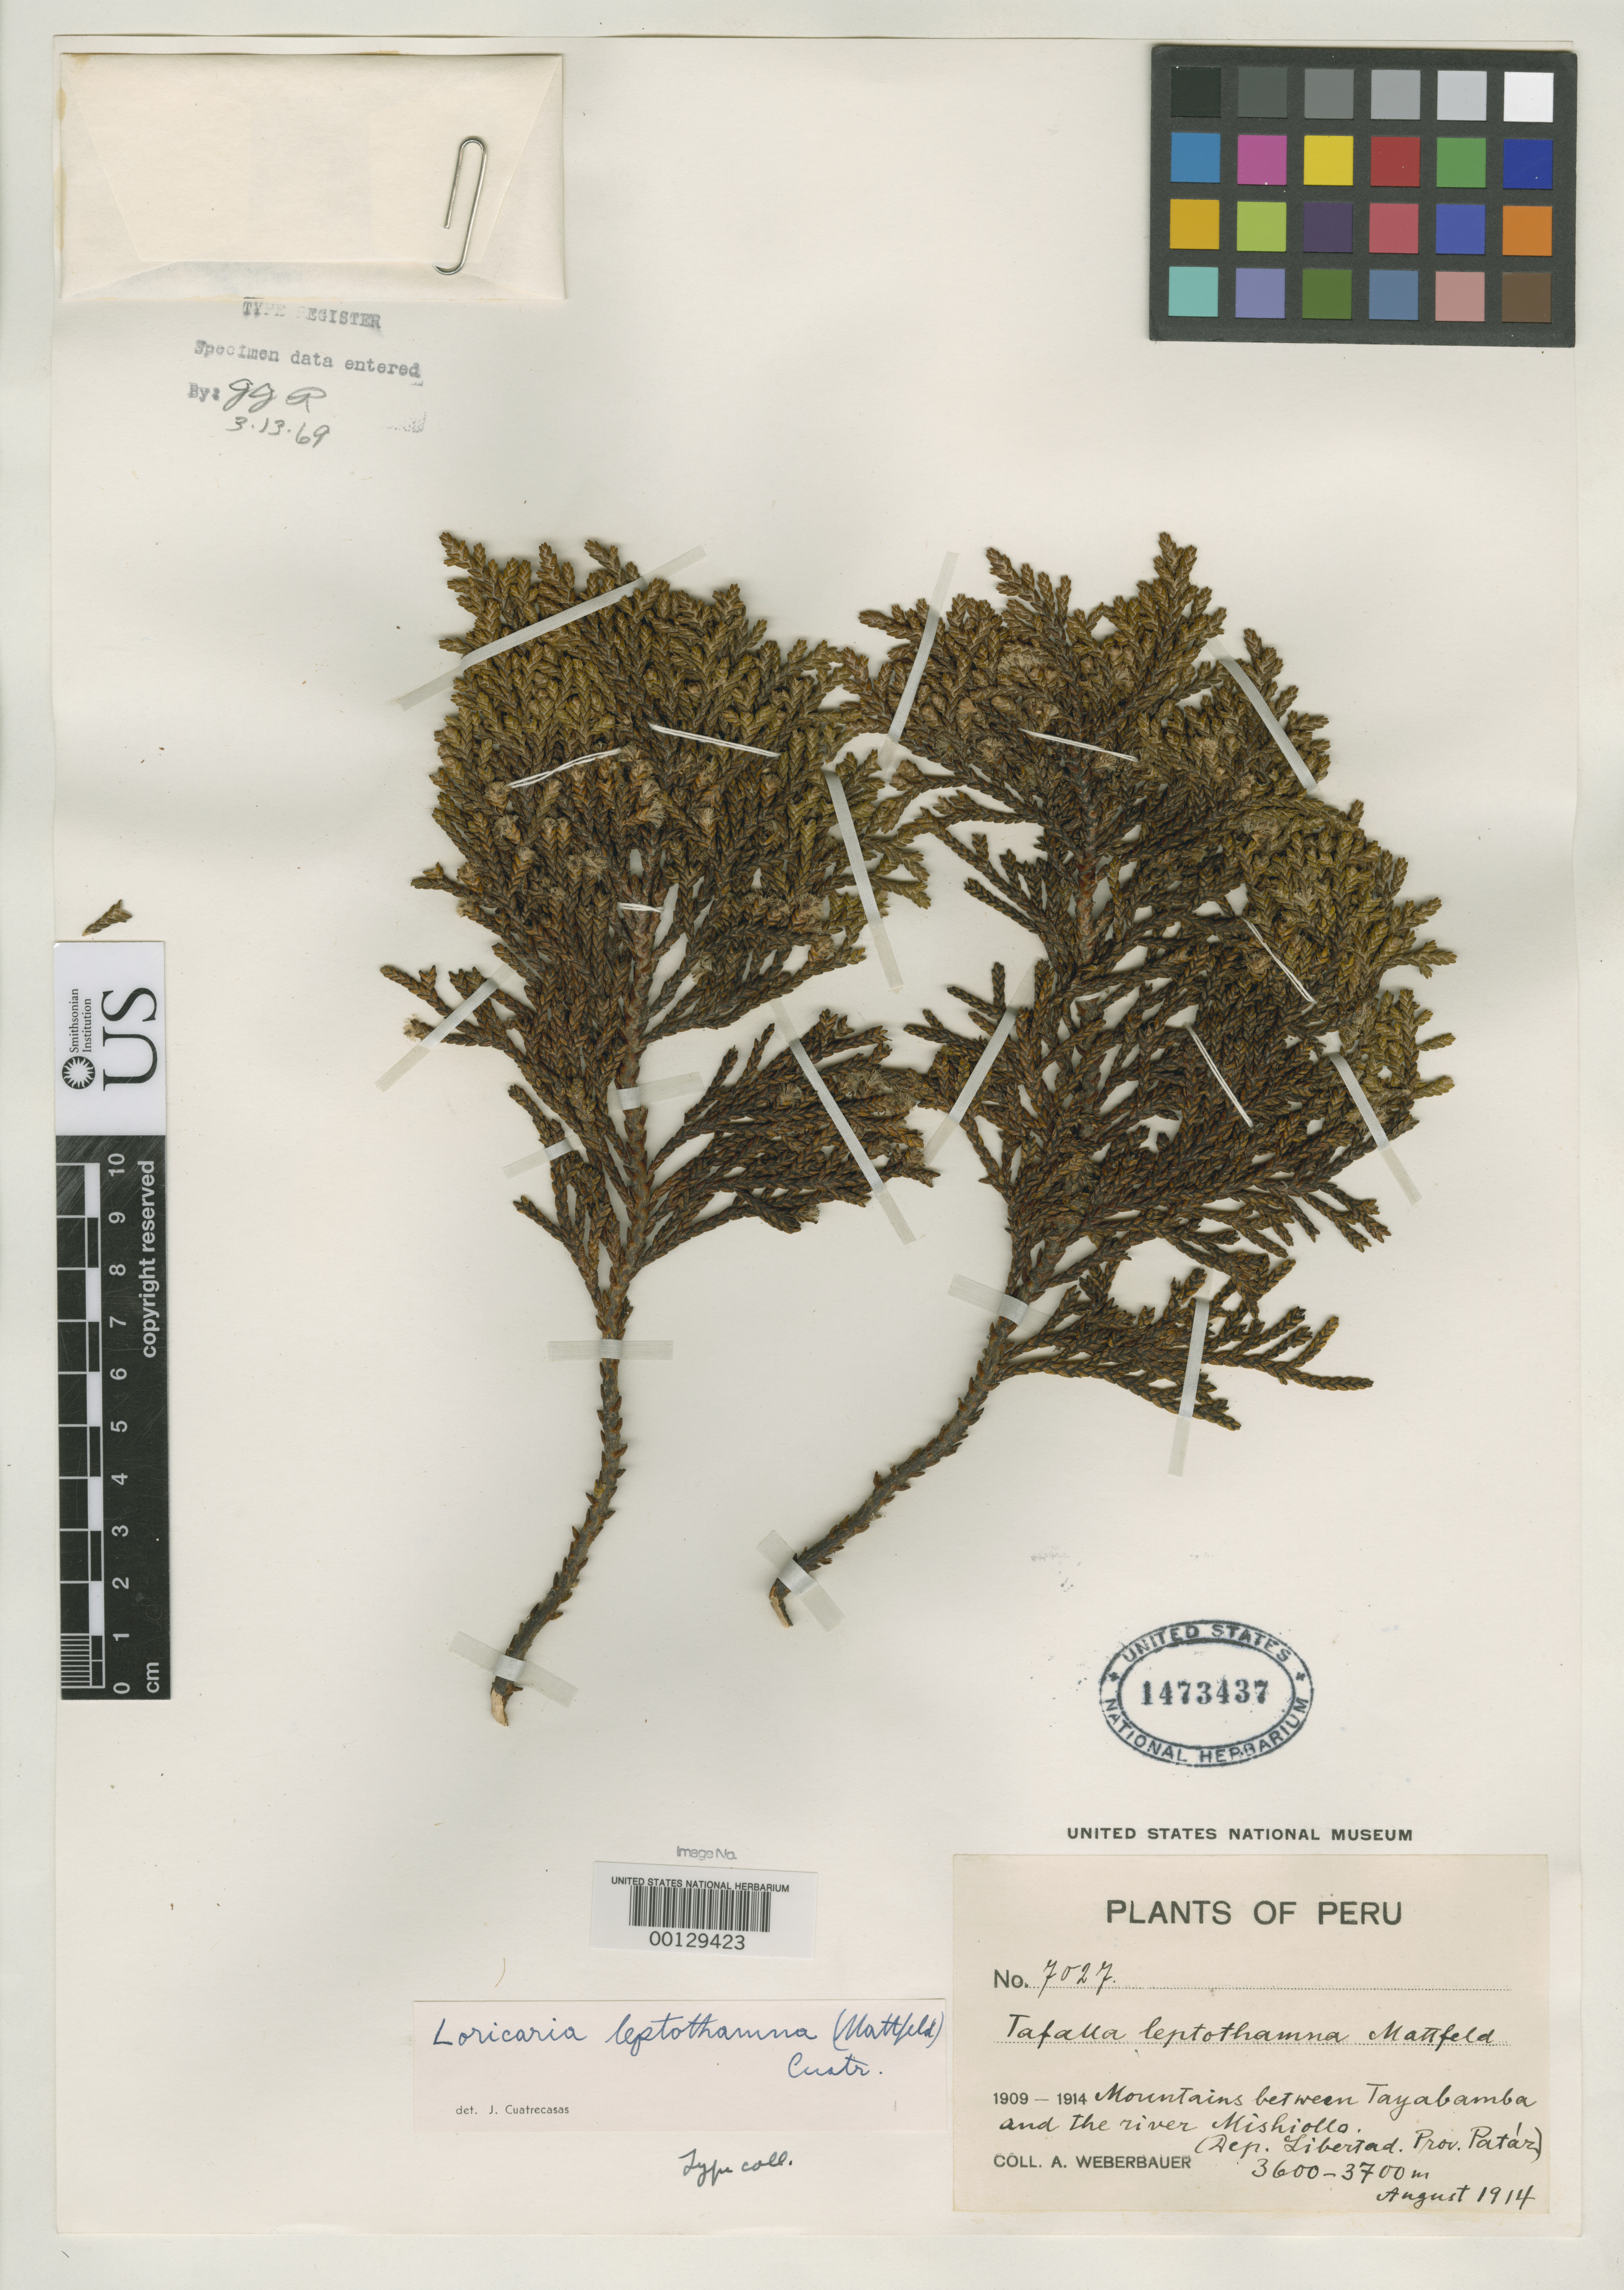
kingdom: Plantae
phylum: Tracheophyta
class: Magnoliopsida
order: Asterales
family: Asteraceae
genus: Tafalla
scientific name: Tafalla leptothamna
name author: Mattf.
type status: Isotype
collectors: A. Weberbauer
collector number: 7027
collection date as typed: Aug 1914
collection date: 1914-08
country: Peru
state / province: La Libertad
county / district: Pataz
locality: Between Tayabamba and Mishiollo River.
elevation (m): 3600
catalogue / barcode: US 1473437